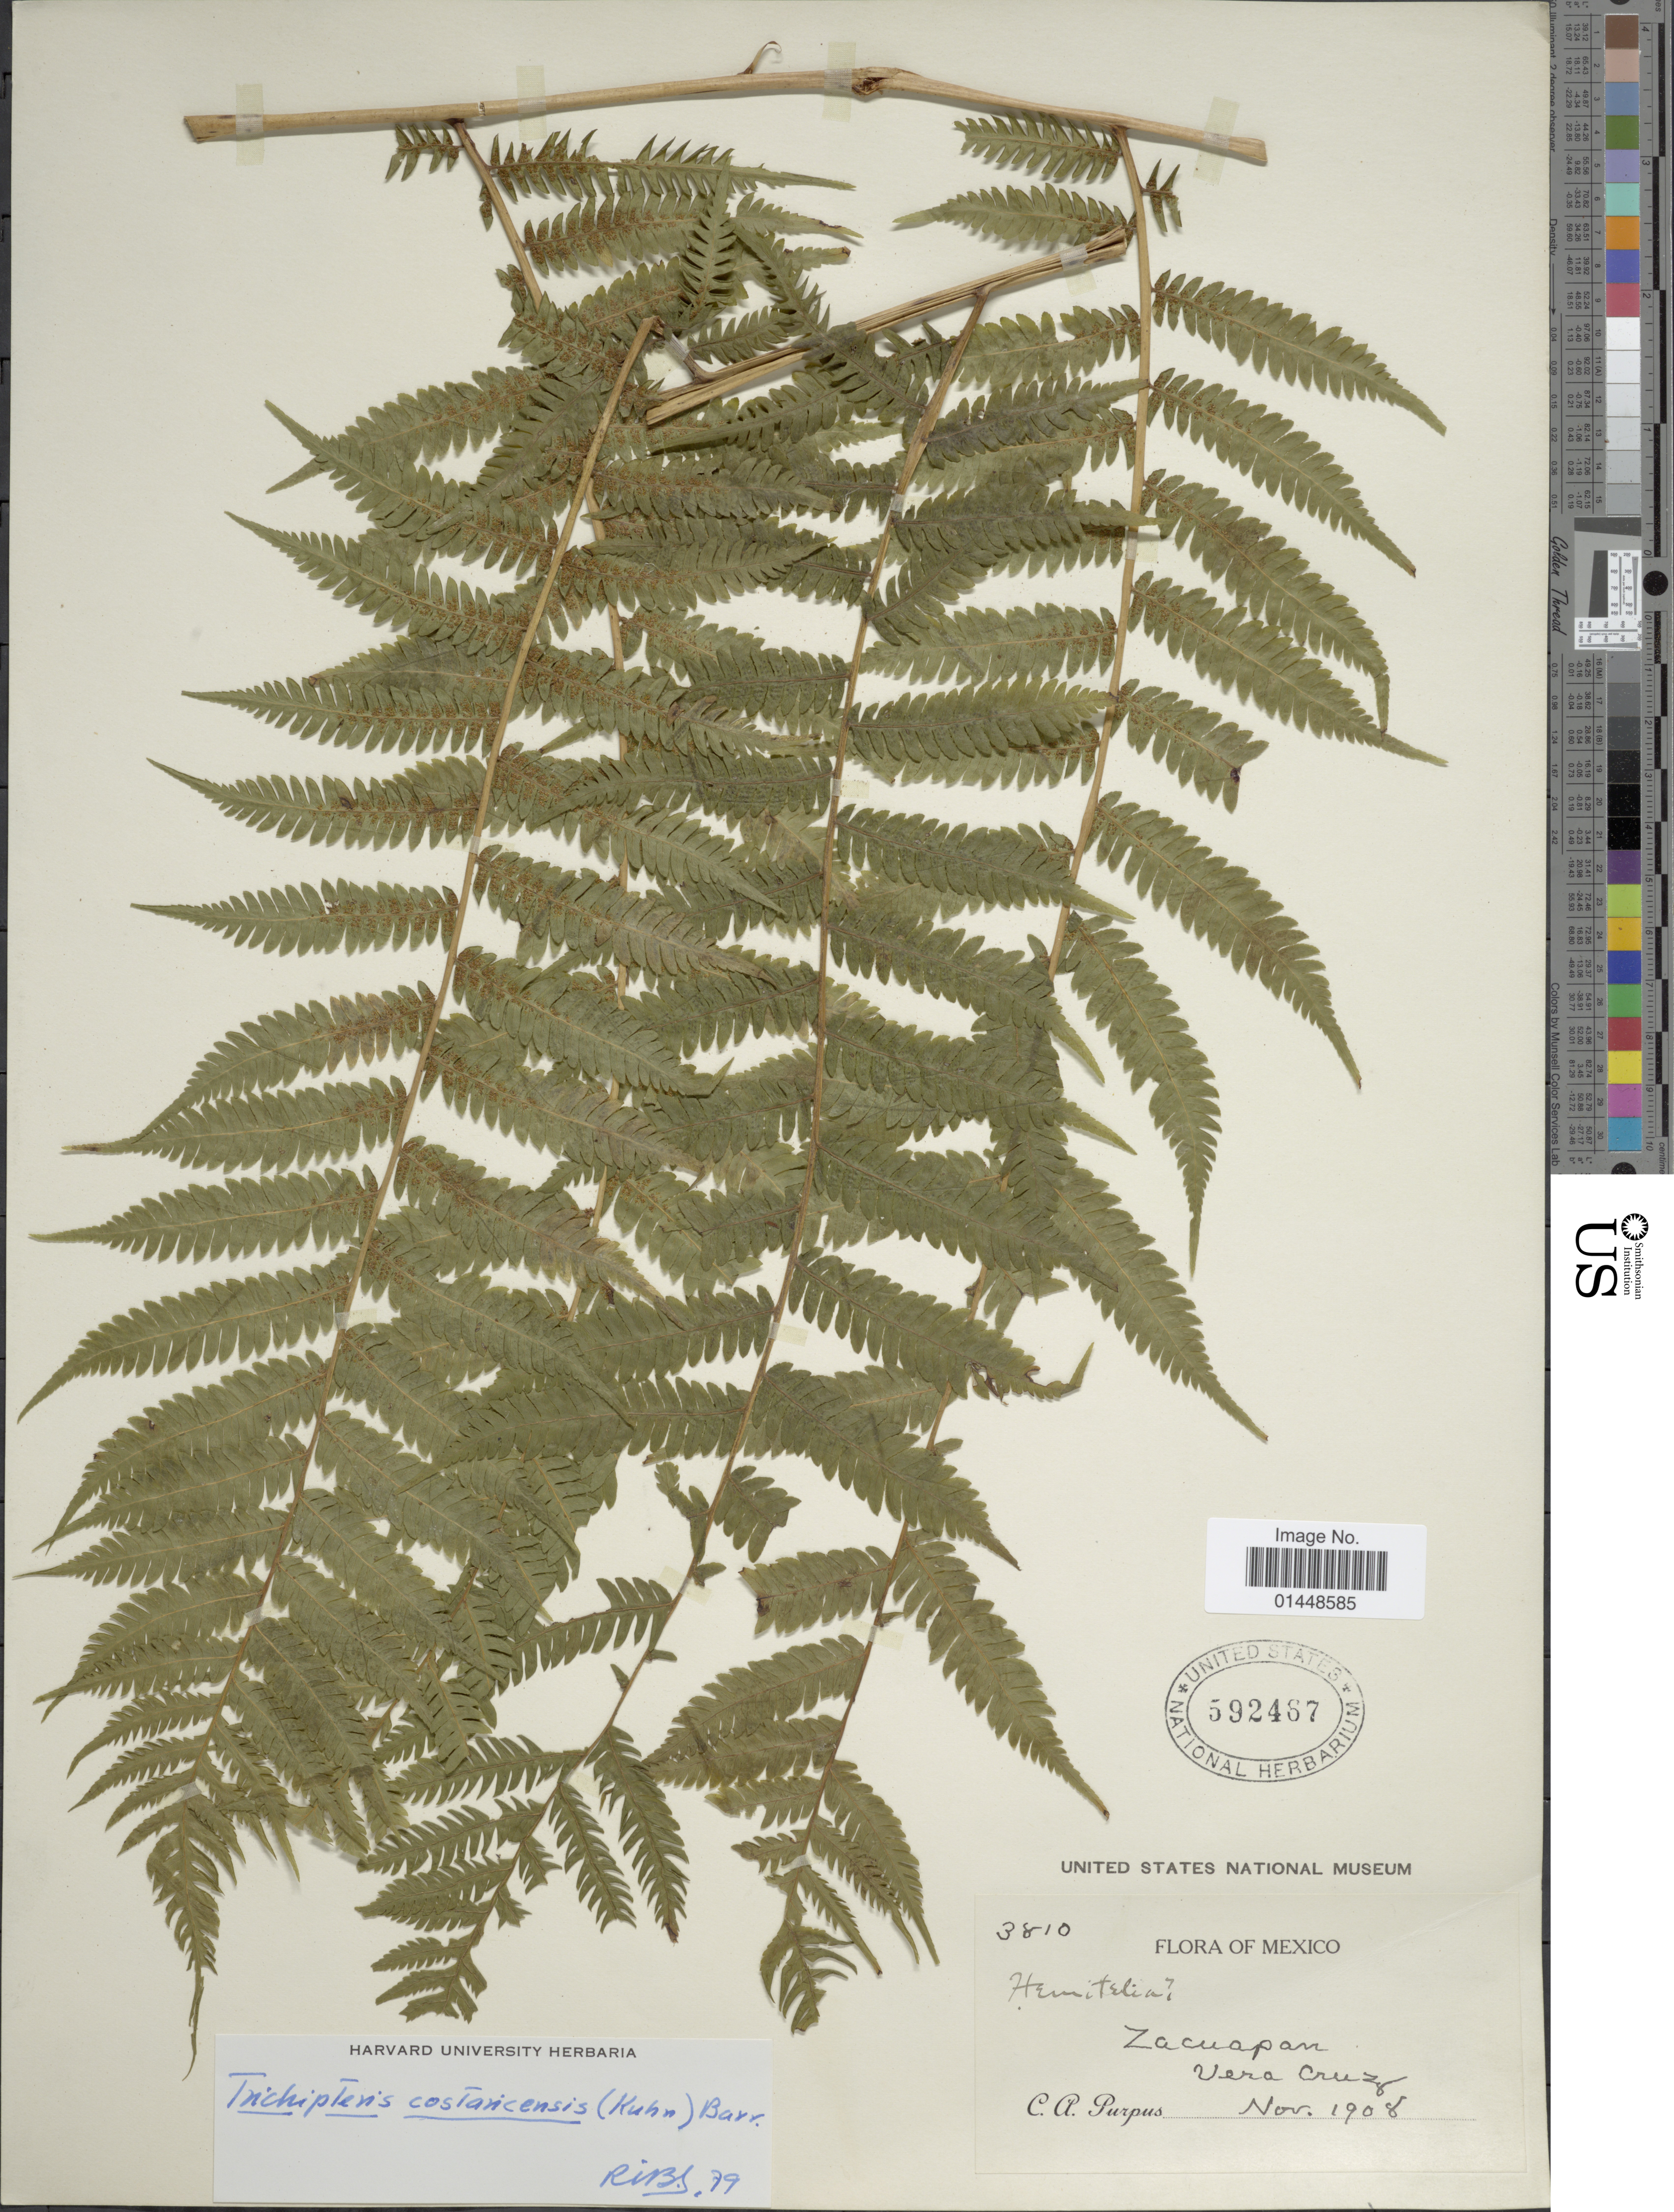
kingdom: Plantae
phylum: Tracheophyta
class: Polypodiopsida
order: Cyatheales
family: Cyatheaceae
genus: Cyathea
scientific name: Cyathea costaricensis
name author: (Kuhn) Domin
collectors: C. A. Purpus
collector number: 3810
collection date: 1908-11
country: Mexico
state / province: Veracruz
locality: Zacuapan, Vera Cruz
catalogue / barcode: US 592467